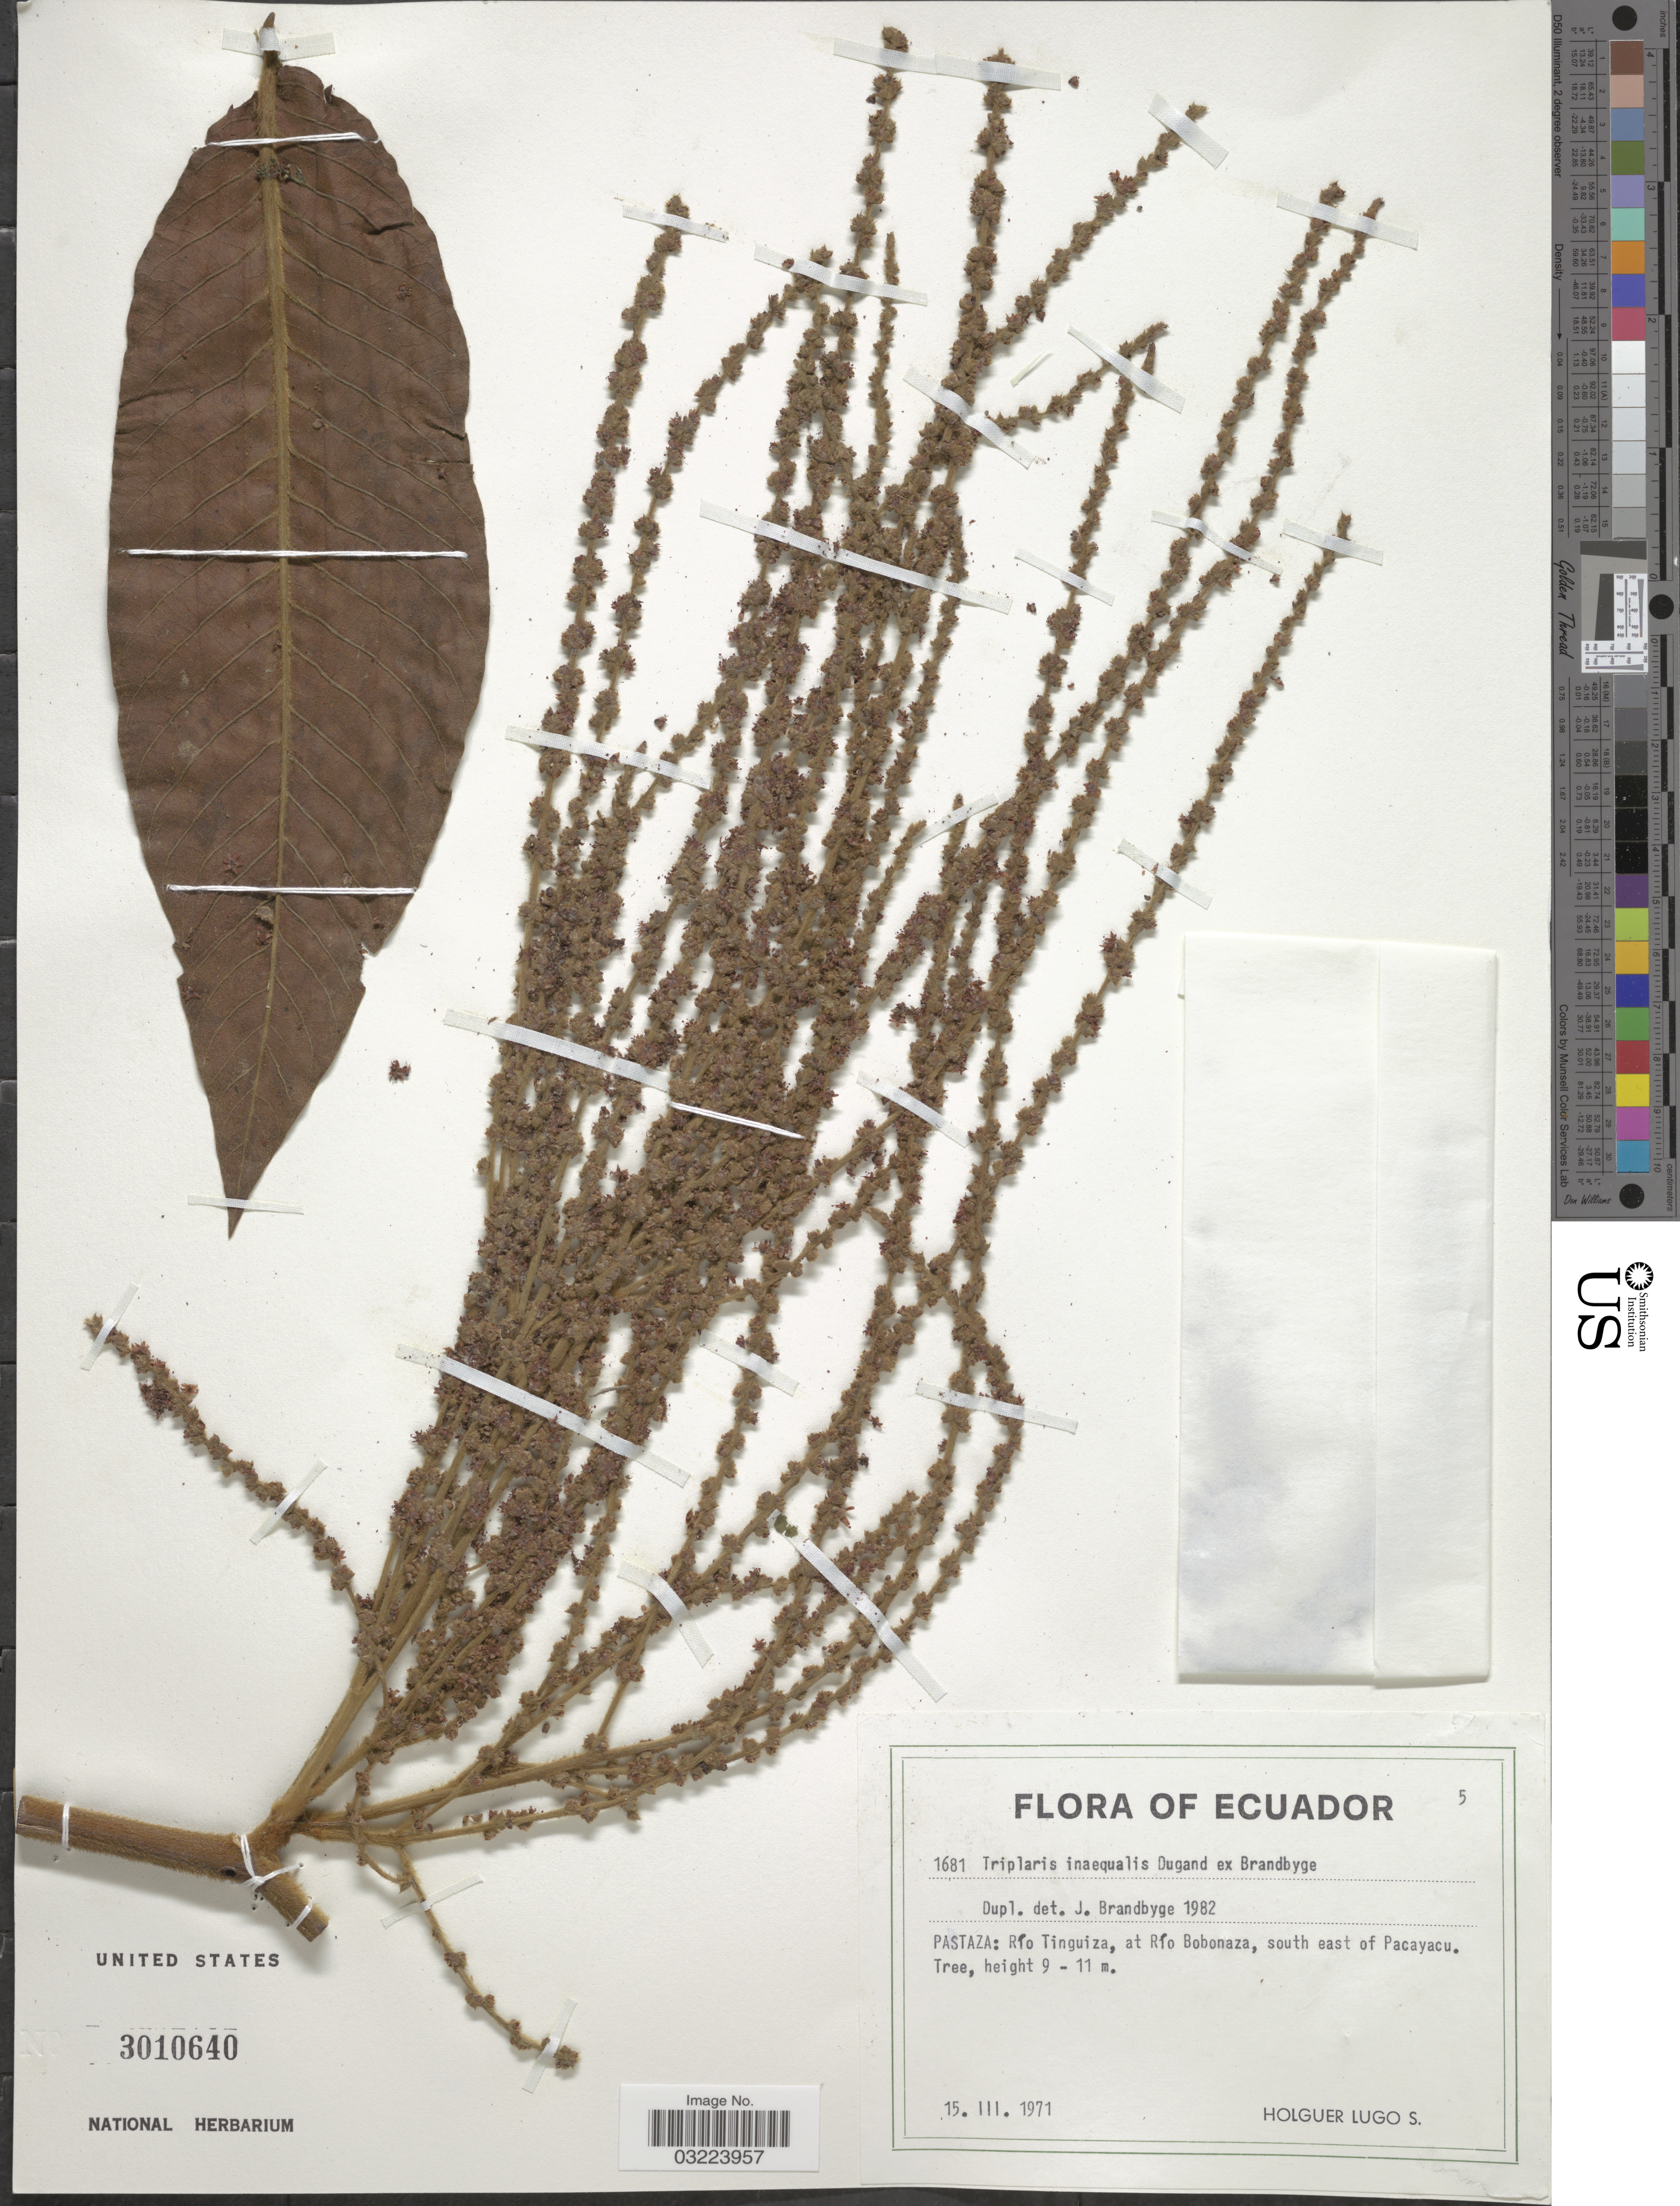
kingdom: Plantae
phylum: Tracheophyta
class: Magnoliopsida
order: Caryophyllales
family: Polygonaceae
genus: Triplaris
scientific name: Triplaris dugandii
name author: Brandbyge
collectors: H. Lugo S.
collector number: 1681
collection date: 1971-03-15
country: Ecuador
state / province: Pastaza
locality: Río Tinguiza, at Río Bobonaza, south east of Pacayacu.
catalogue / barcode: US 3010640